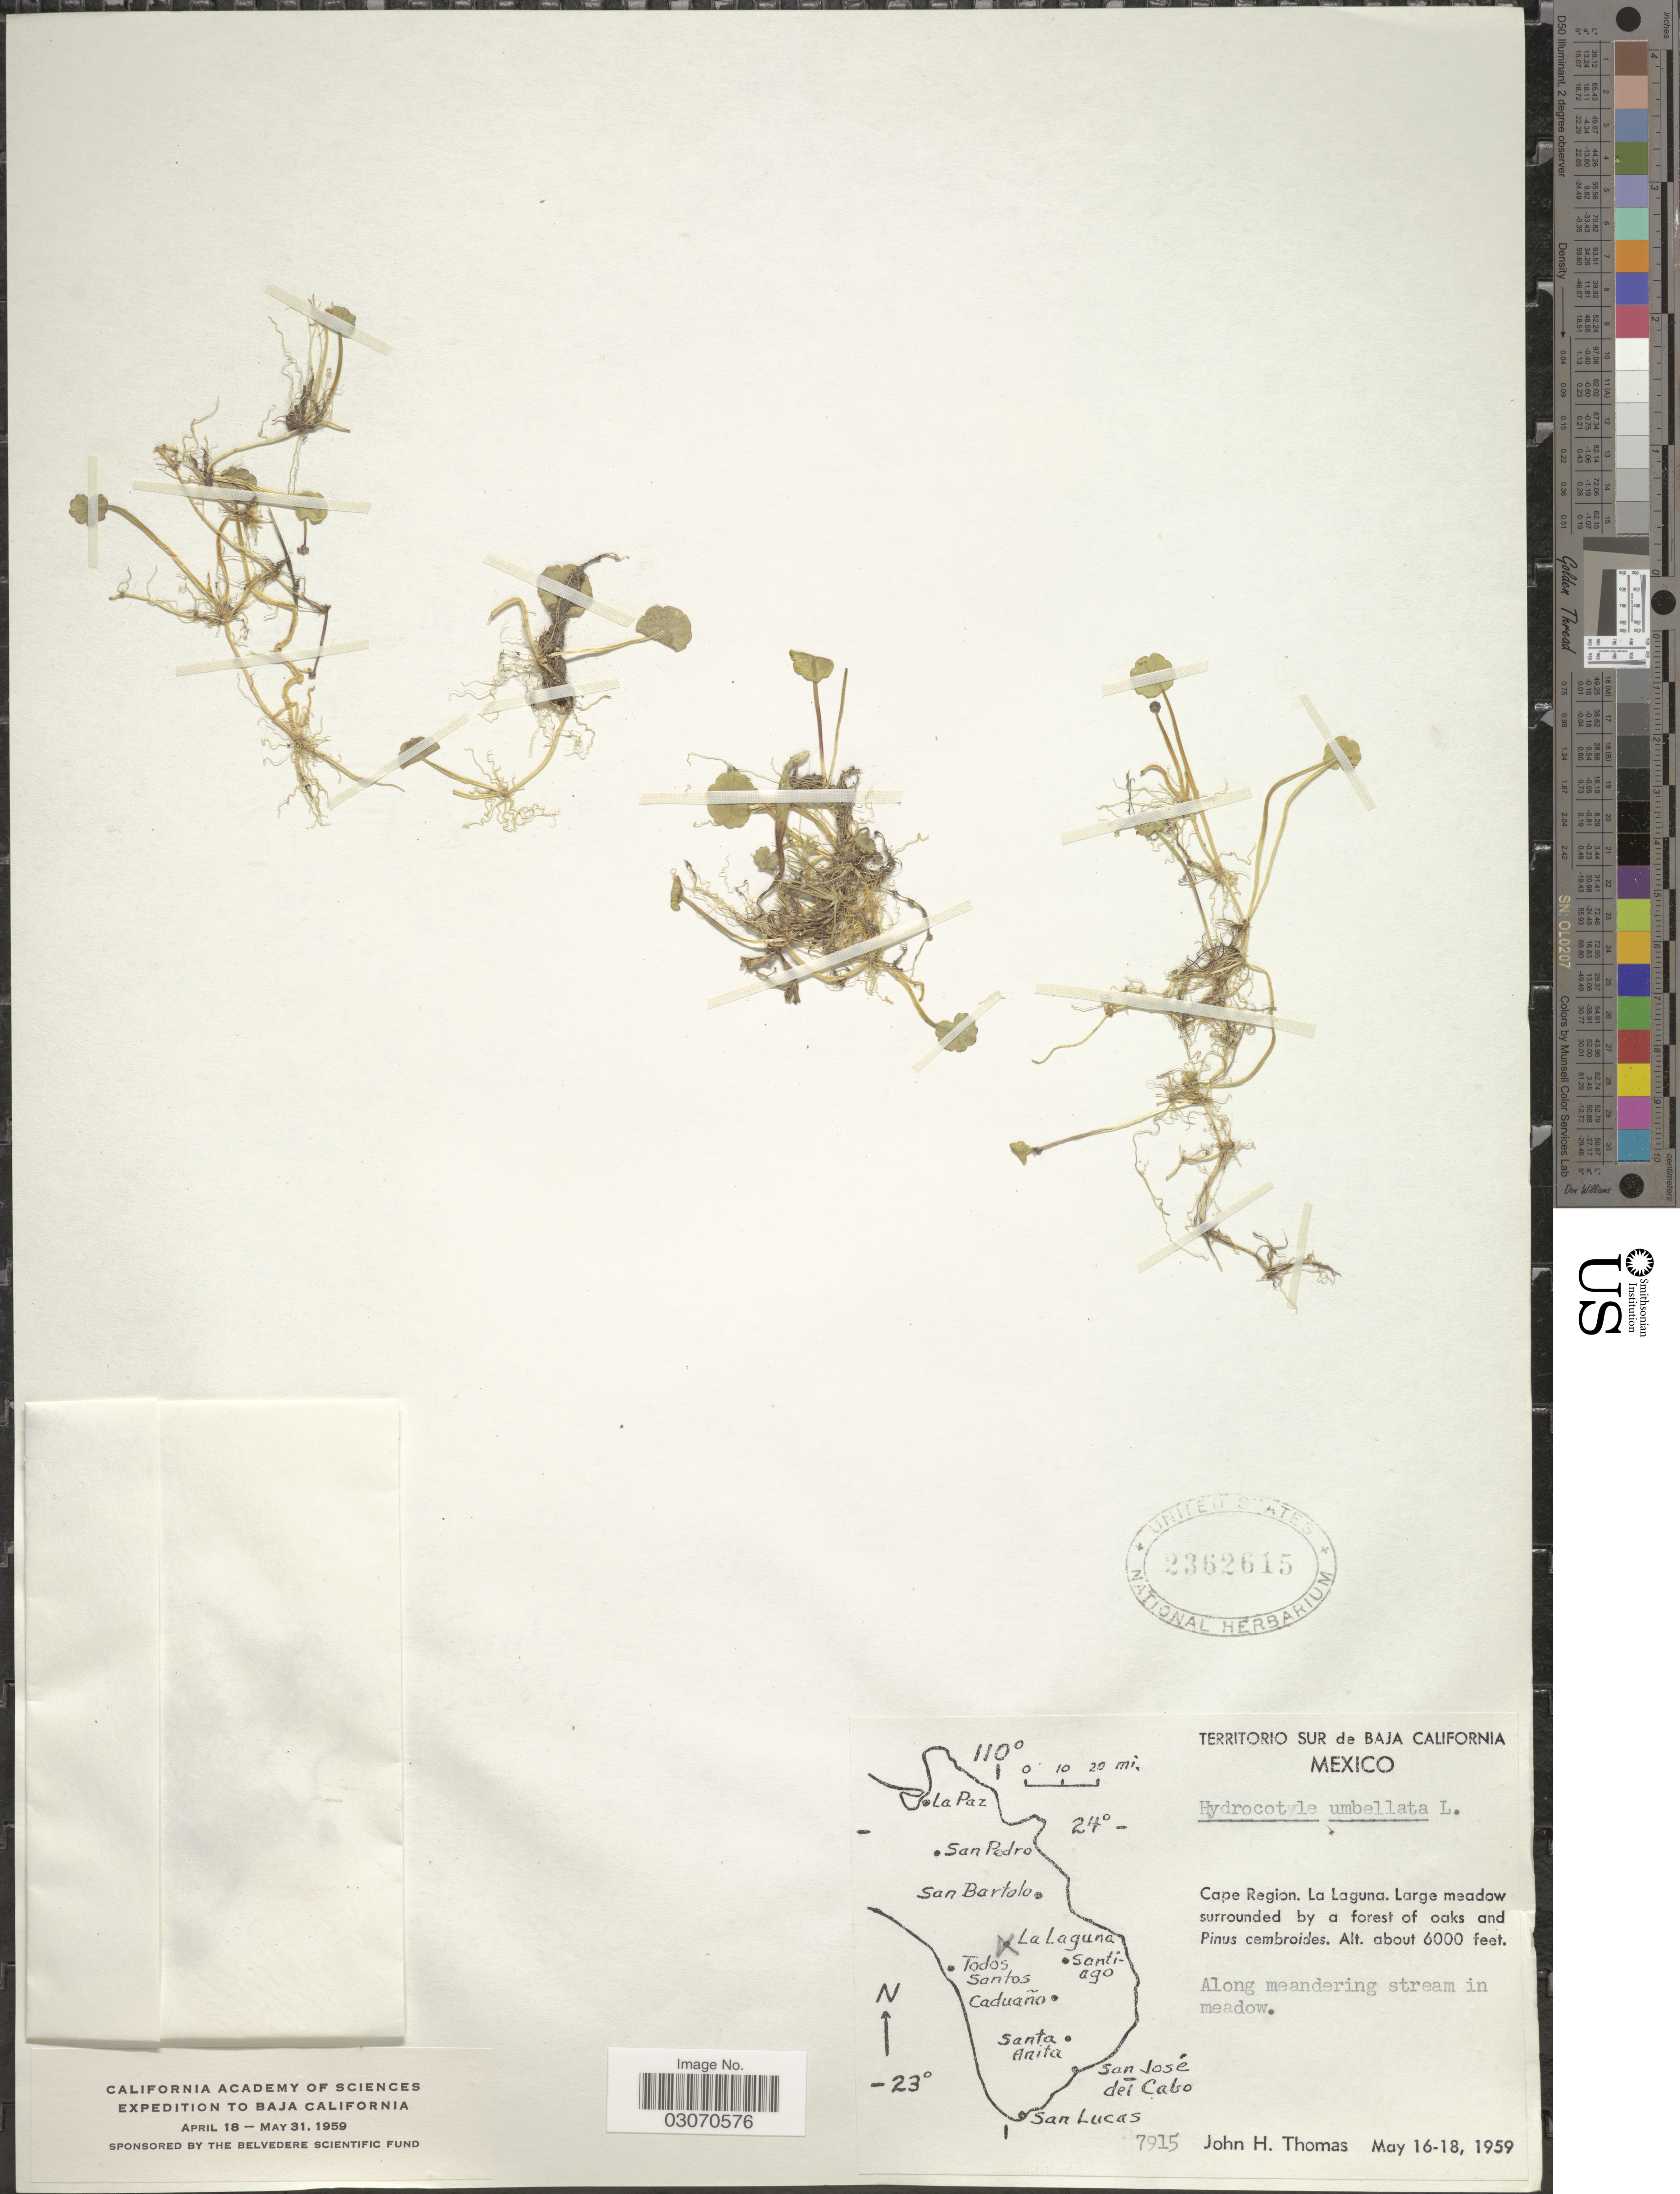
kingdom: Plantae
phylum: Tracheophyta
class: Magnoliopsida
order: Apiales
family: Araliaceae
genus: Hydrocotyle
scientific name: Hydrocotyle umbellata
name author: L.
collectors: J. H. Thomas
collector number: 7915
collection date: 1959-05-16/1959-05-18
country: Mexico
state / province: Baja California Sur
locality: Territorio Sur de Baja California, Cape Region. La Laguna.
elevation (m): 1829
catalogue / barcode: US 2362615